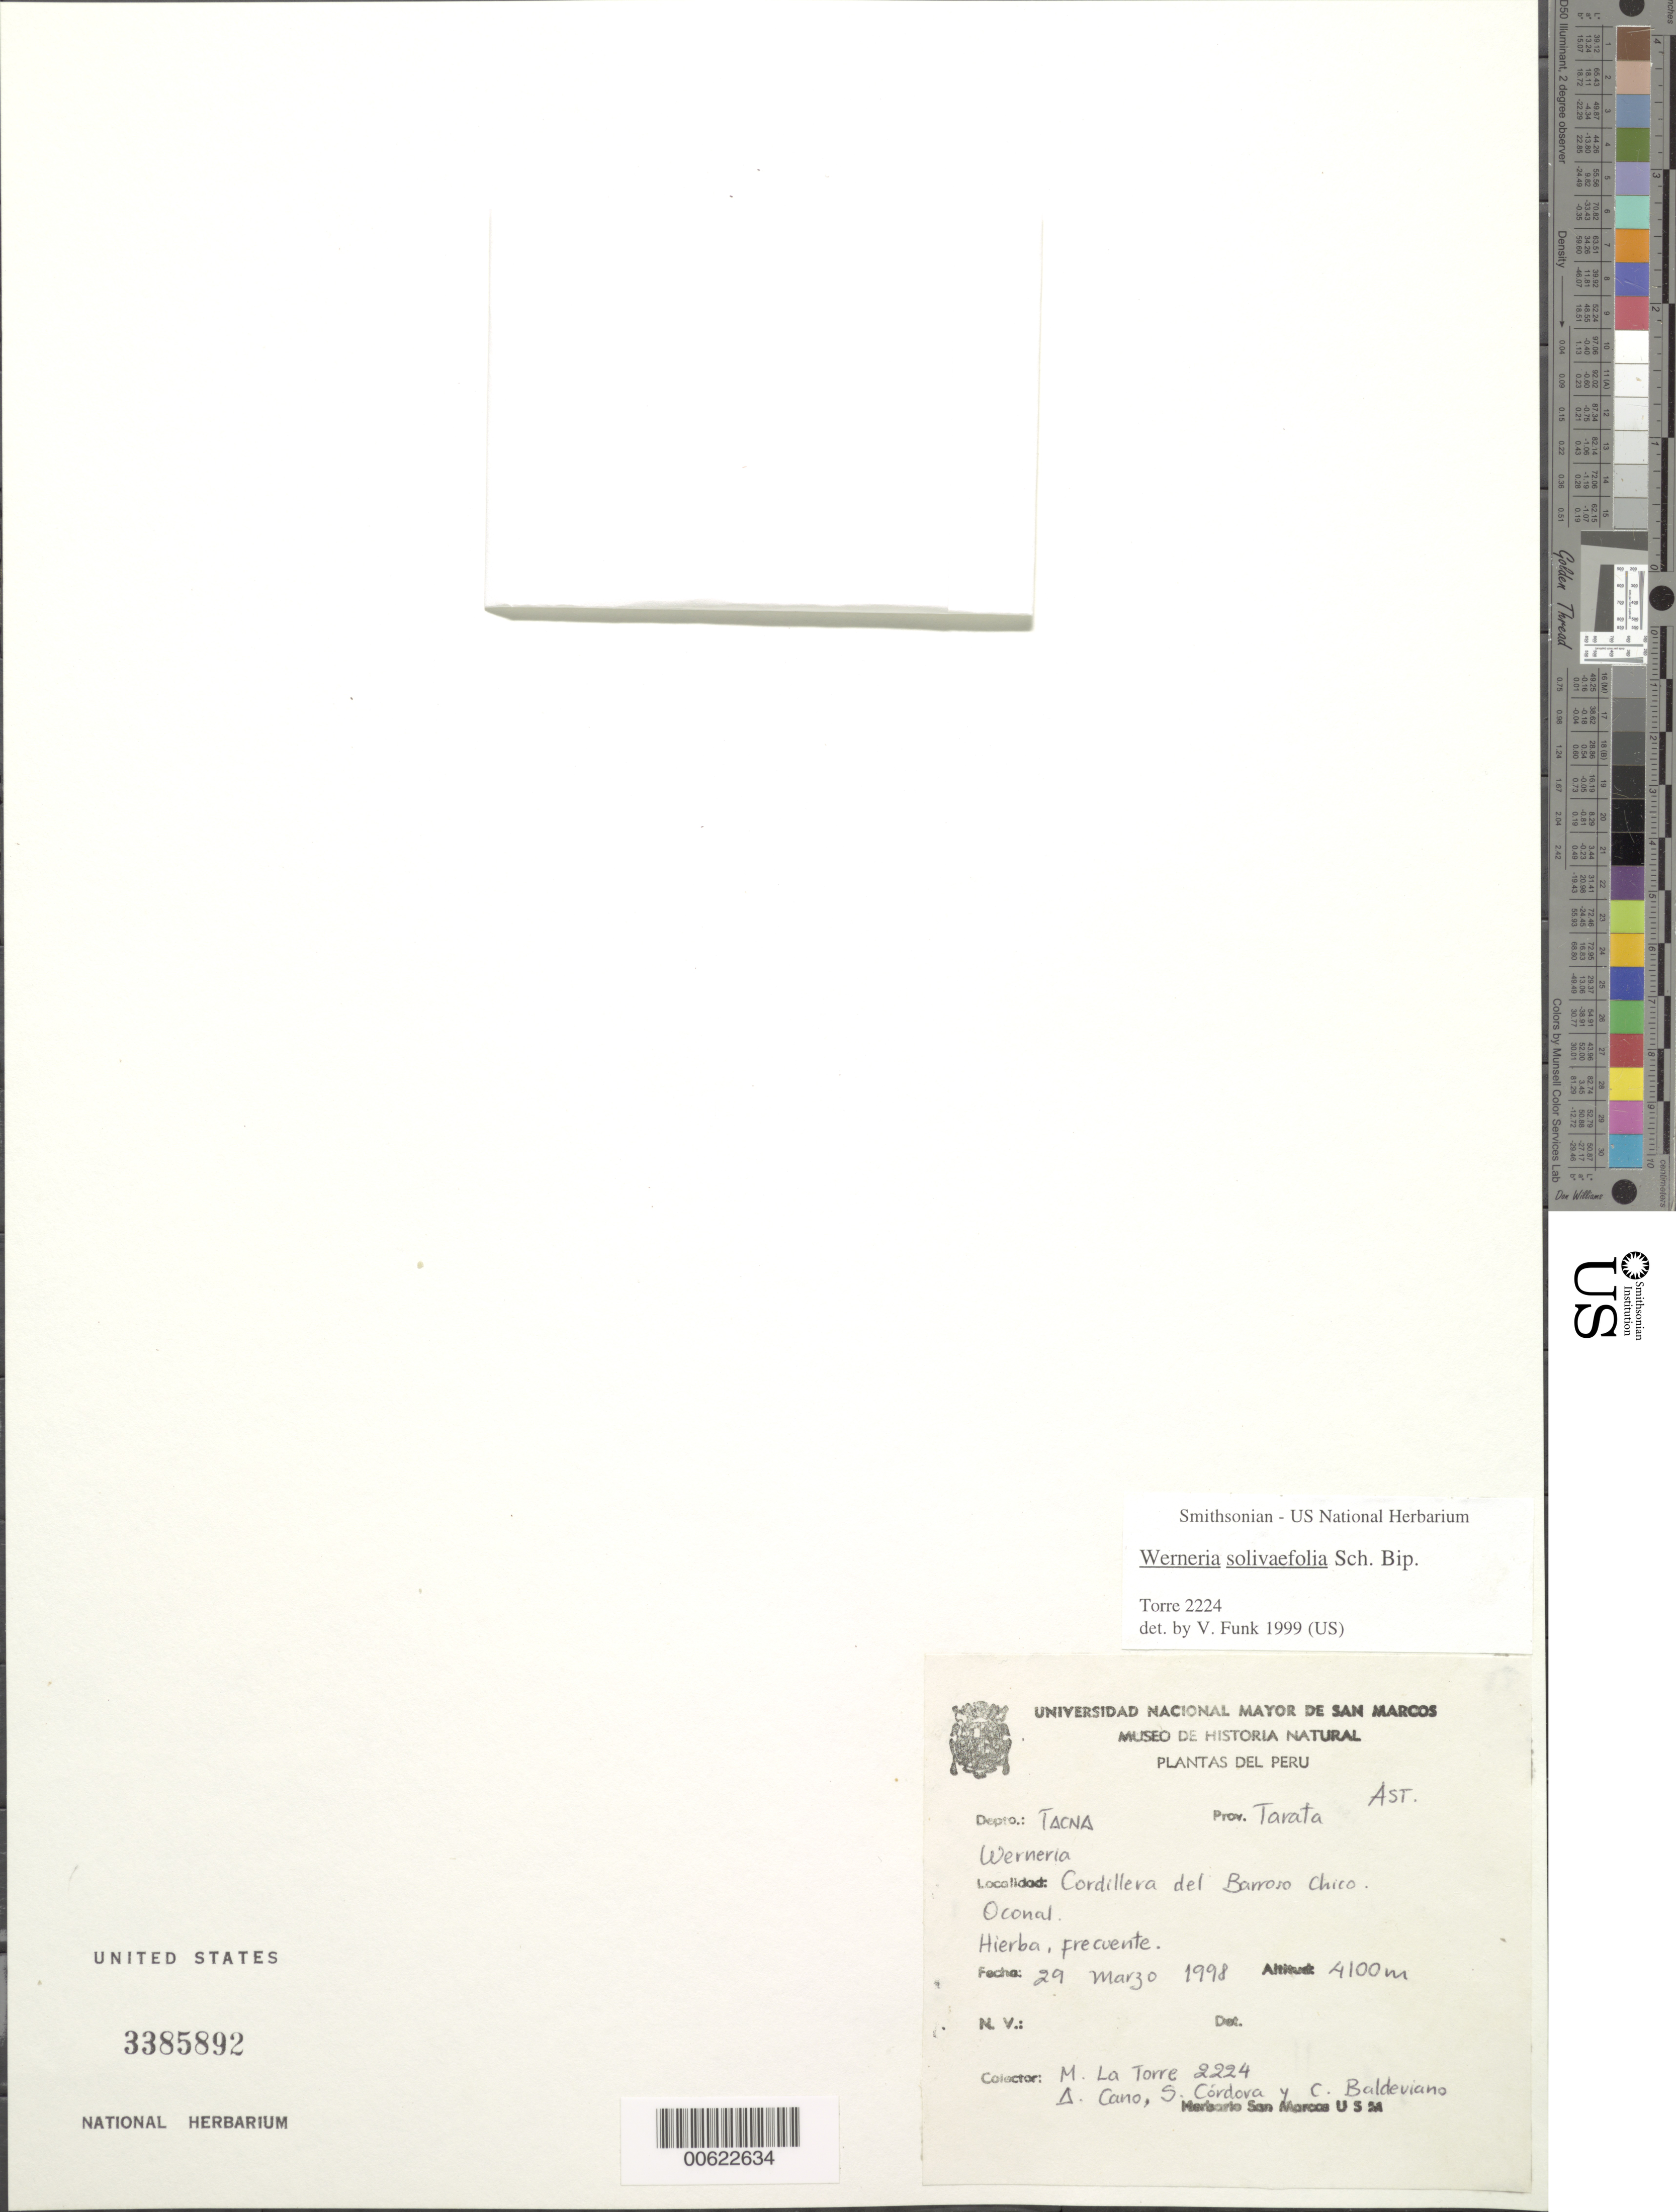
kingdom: Plantae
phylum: Tracheophyta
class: Magnoliopsida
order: Asterales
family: Asteraceae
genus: Werneria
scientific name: Werneria solivifolia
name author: Sch. Bip.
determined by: Calvo, Joel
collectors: M. La Torre, A. Cano, S. Cordova & C. Baldeviano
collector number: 2224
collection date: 1998-03-29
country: Peru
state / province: Tacna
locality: Prov. Tarata; Cordillera del Barroso Chico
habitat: Ocanol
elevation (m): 4100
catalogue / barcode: US 3385892